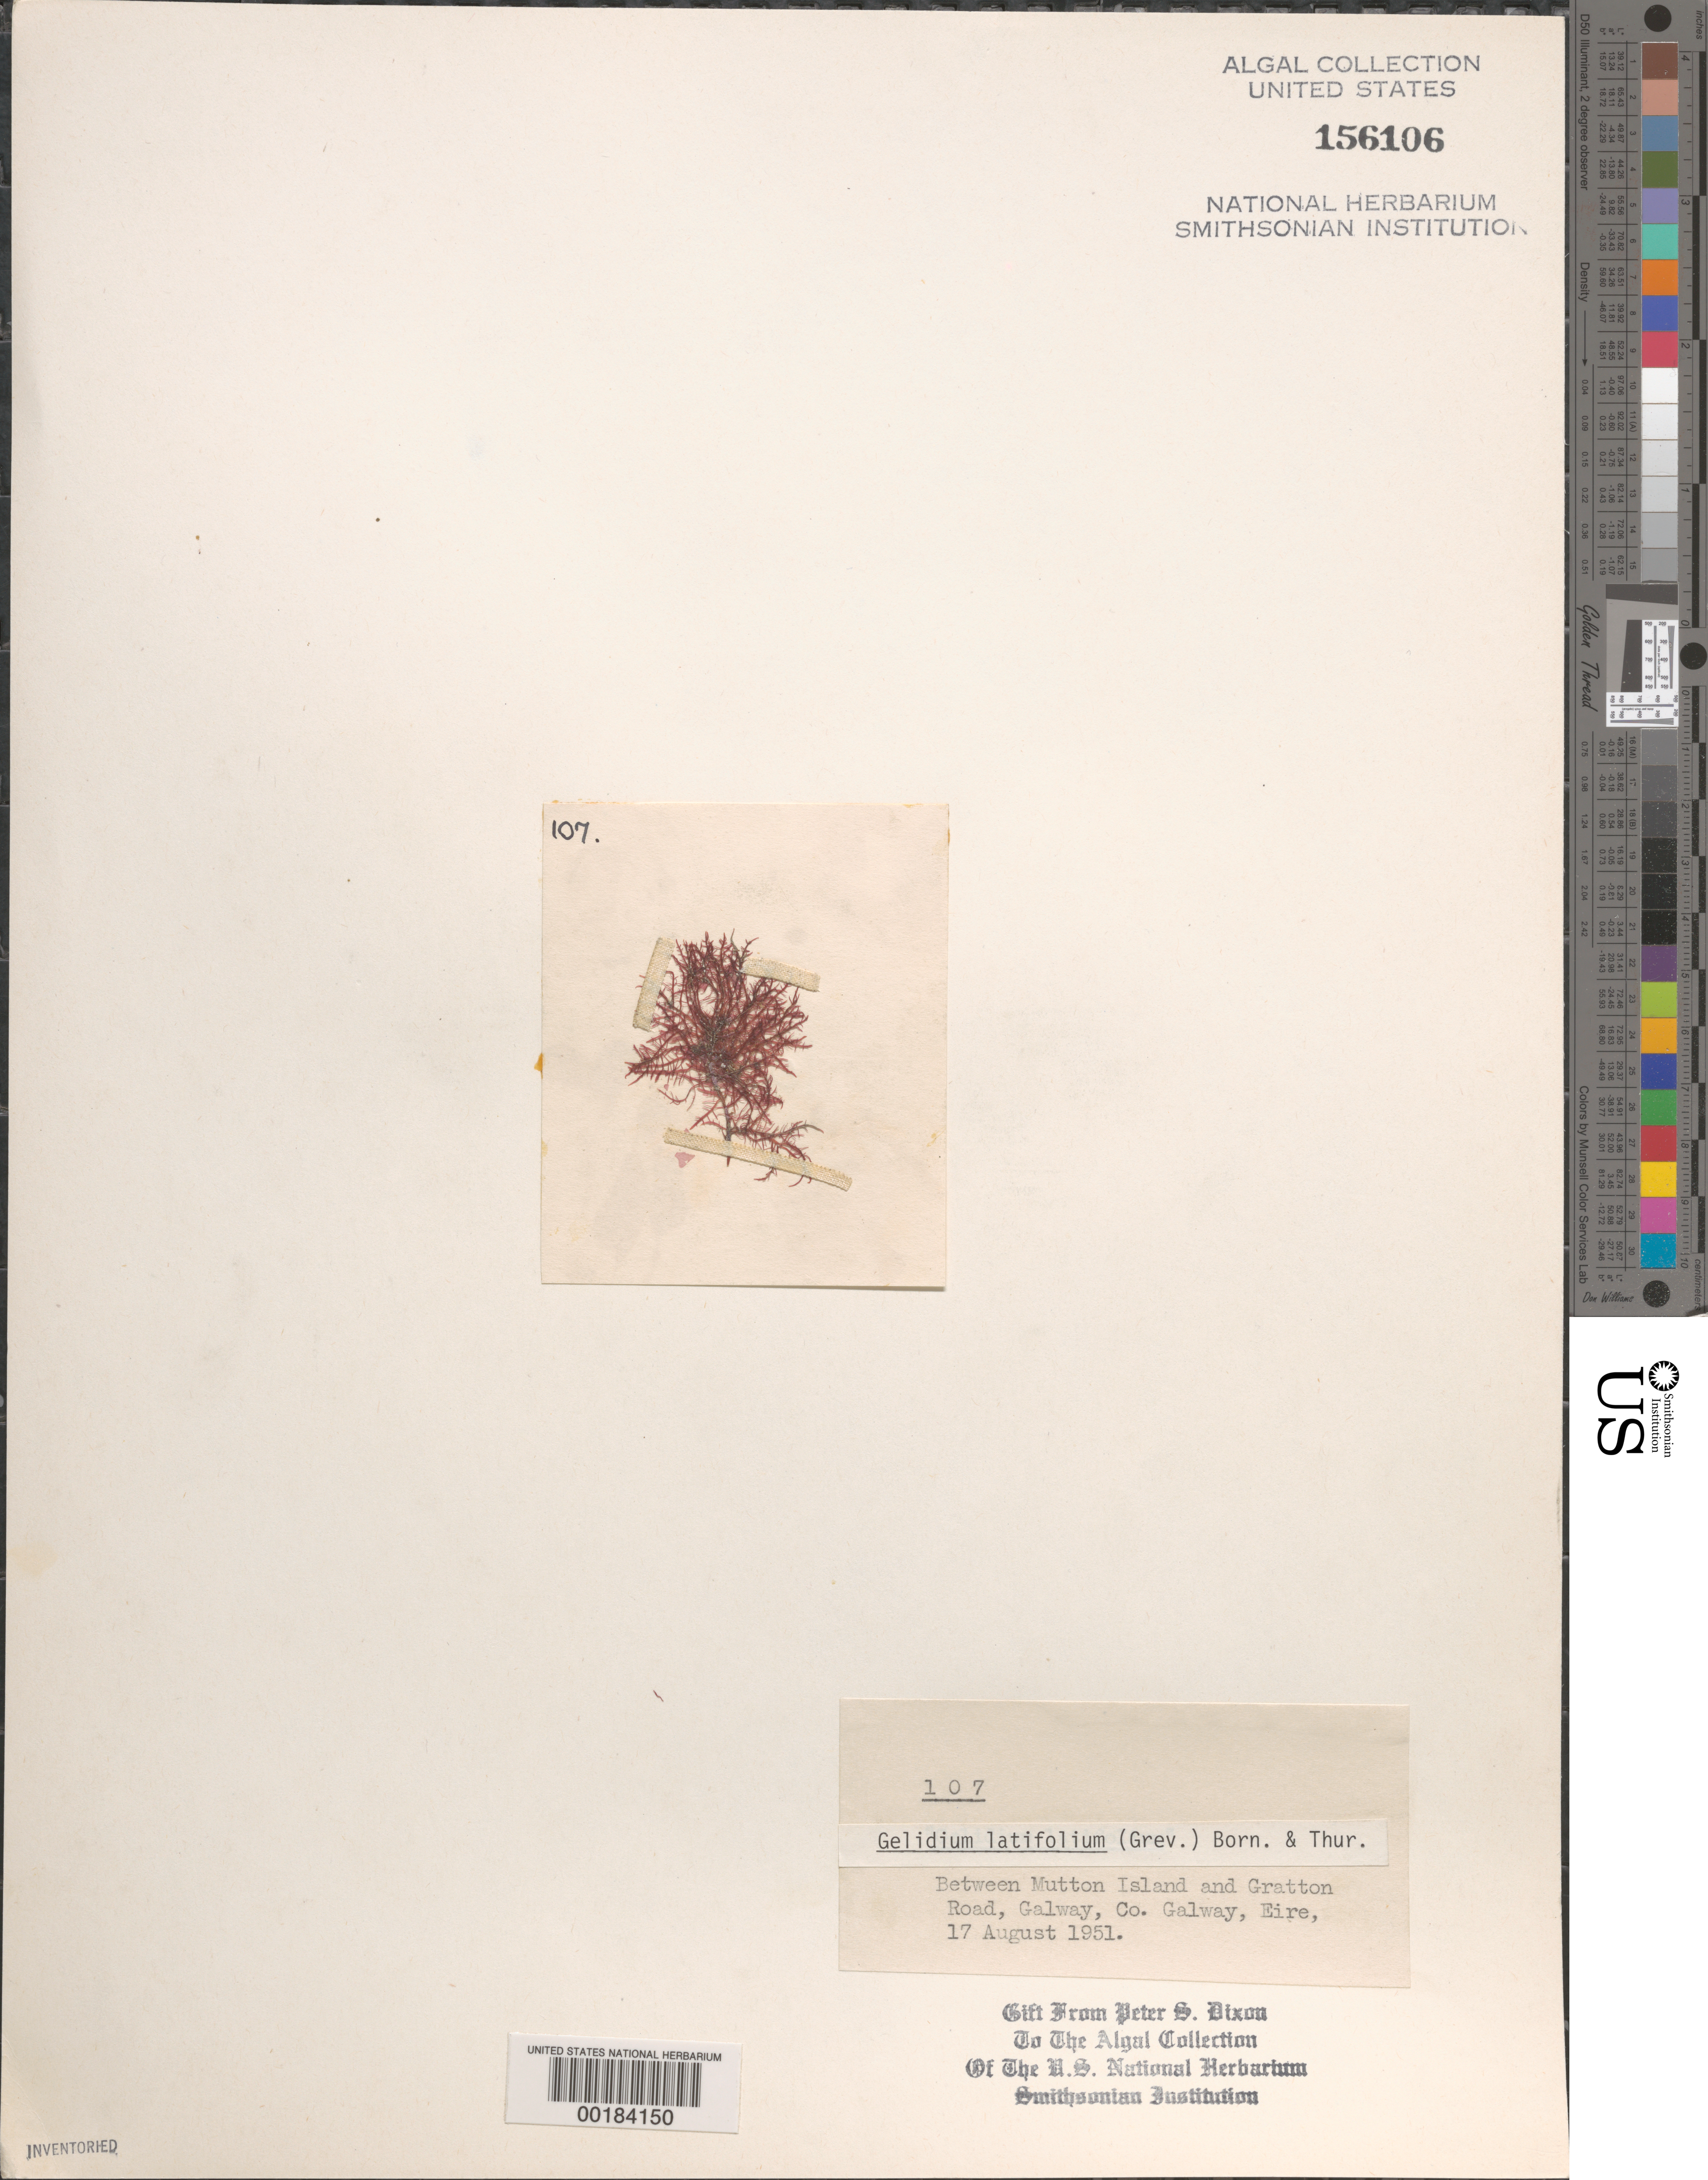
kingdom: Plantae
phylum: Rhodophyta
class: Florideophyceae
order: Gelidiales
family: Gelidiaceae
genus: Gelidium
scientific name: Gelidium spinosum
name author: (S.G. Gmel.) P.C. Silva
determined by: Algae name updating Project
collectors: P. S. Dixon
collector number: PSD 107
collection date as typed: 17 Aug 1951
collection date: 1951-08-17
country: Ireland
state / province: Connaught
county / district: Galway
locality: Between Mutton Island and Gratton Road, Galway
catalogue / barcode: US 156106